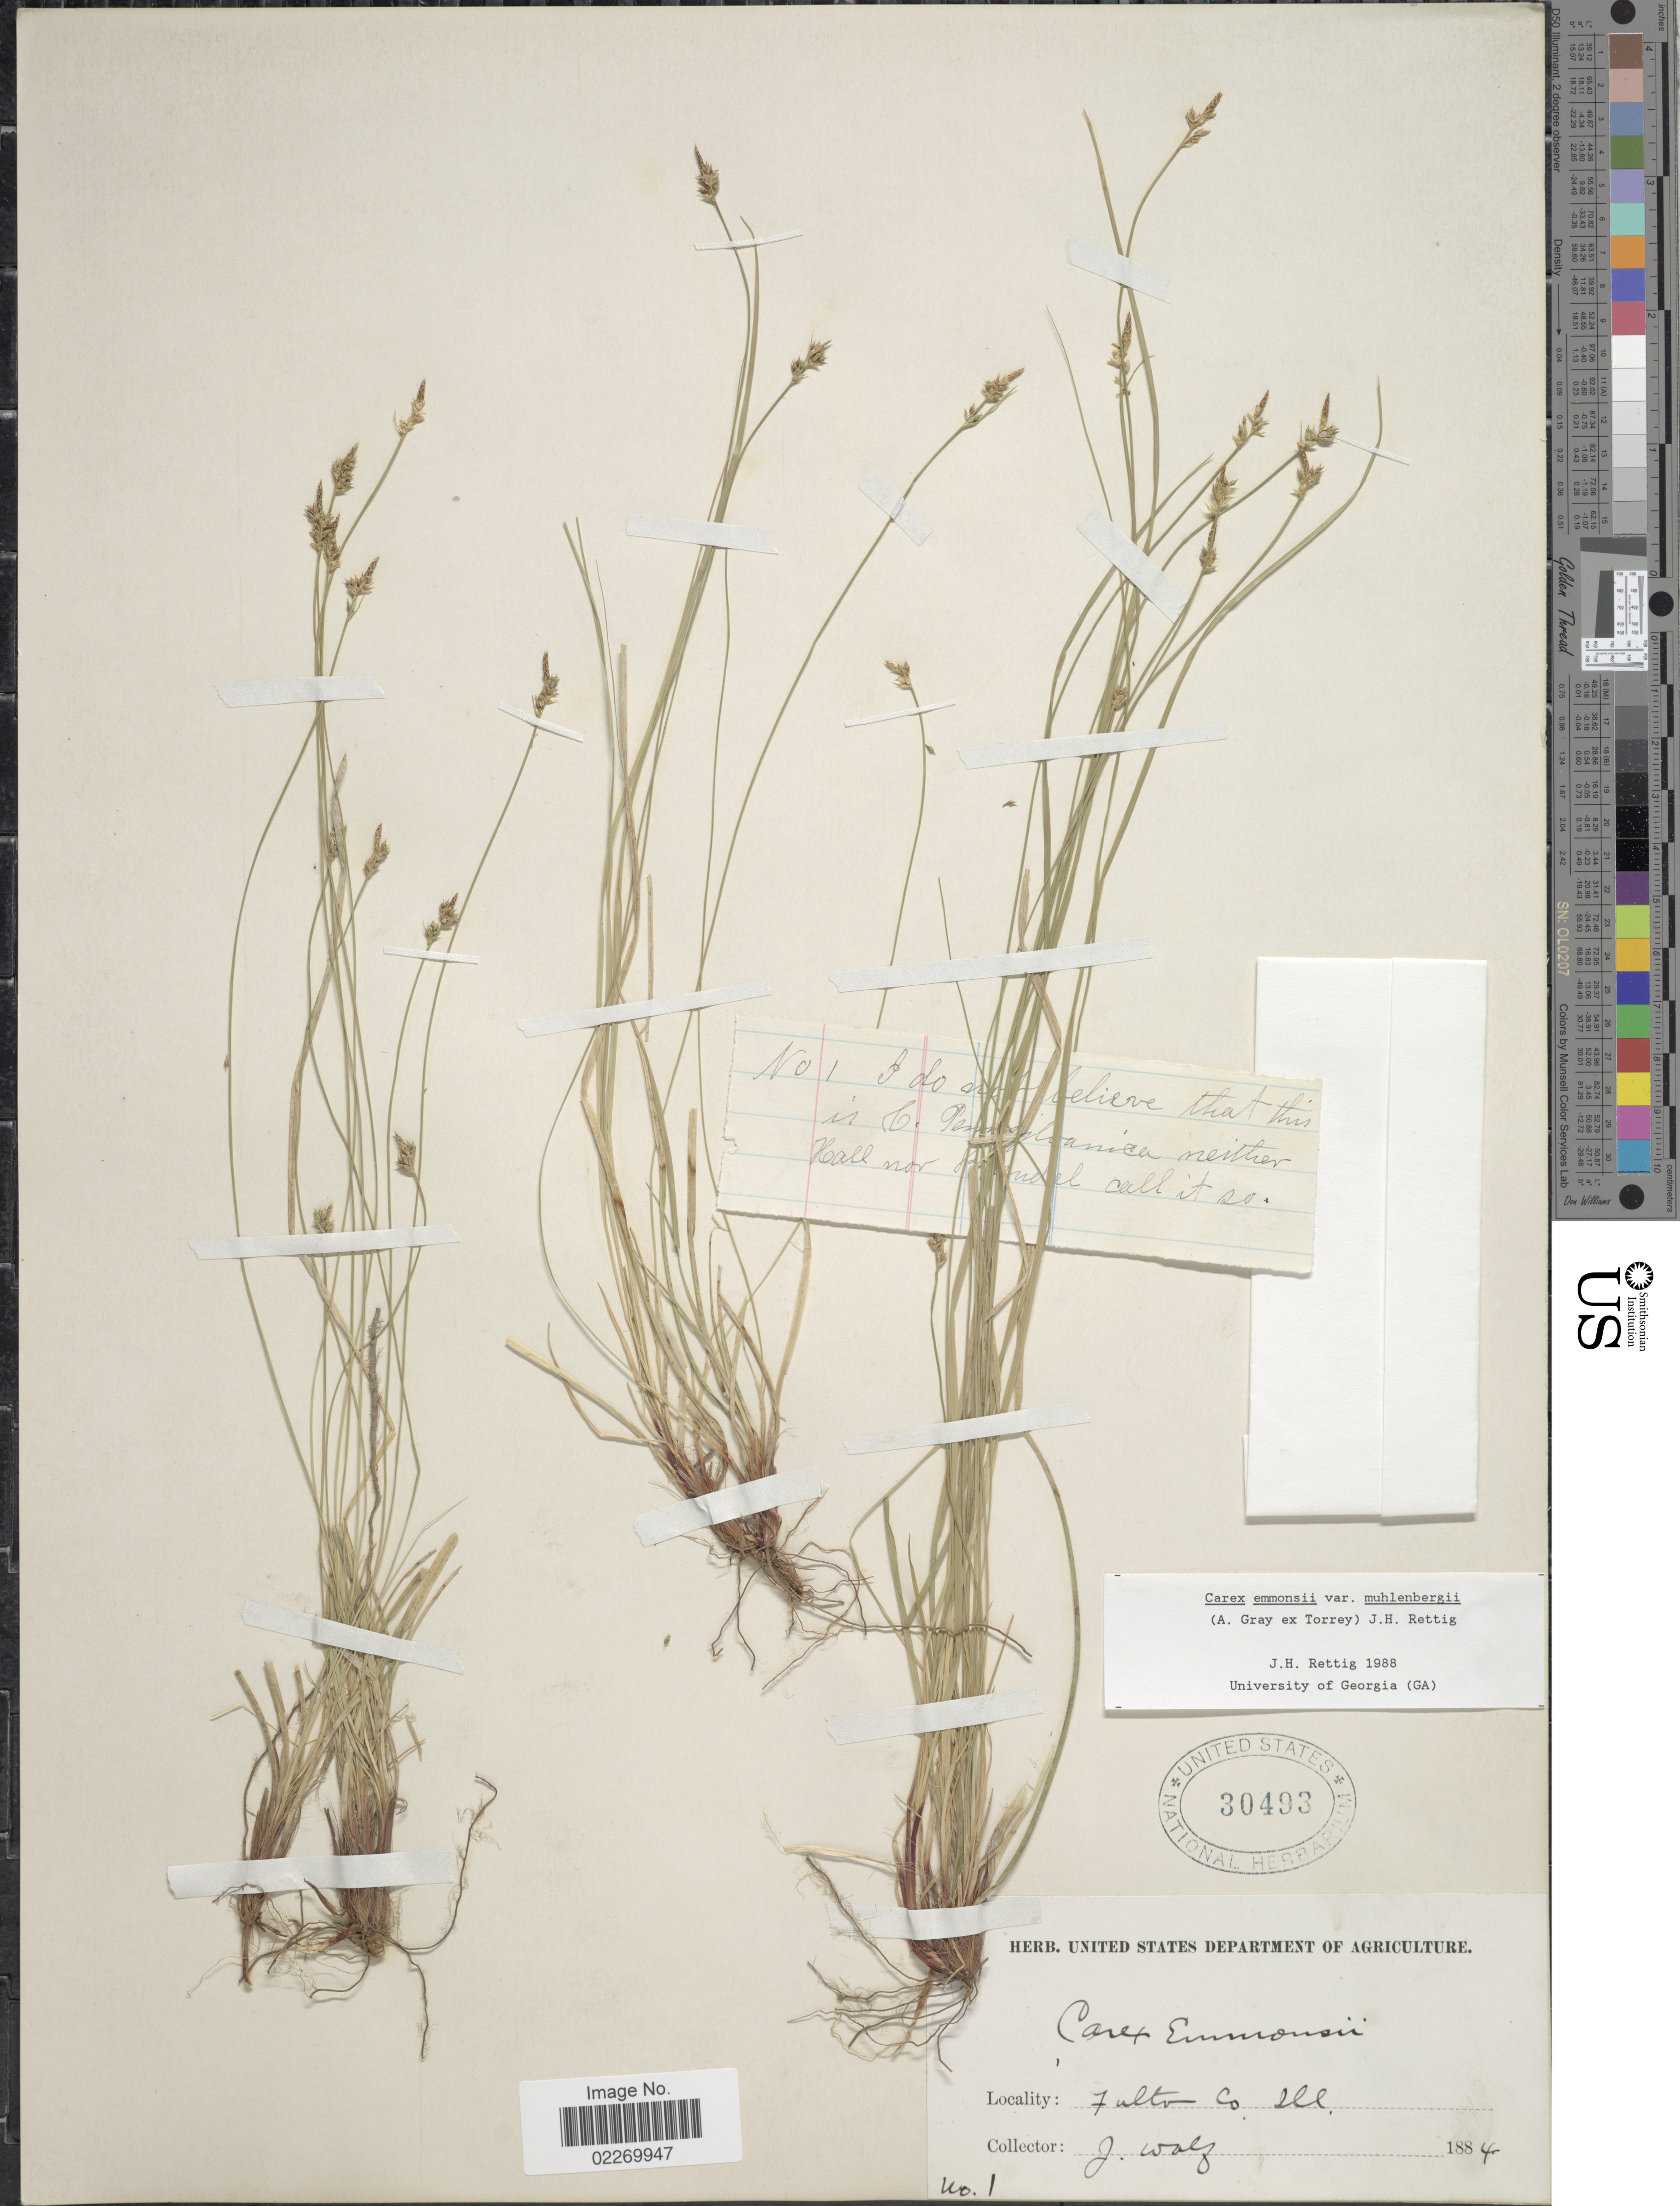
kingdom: Plantae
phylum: Tracheophyta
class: Liliopsida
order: Poales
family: Cyperaceae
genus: Carex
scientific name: Carex albicans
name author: Willd. ex Spreng.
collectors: J. Walf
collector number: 1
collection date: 1884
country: United States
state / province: Illinois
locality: Fulton Co.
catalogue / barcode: US 30493